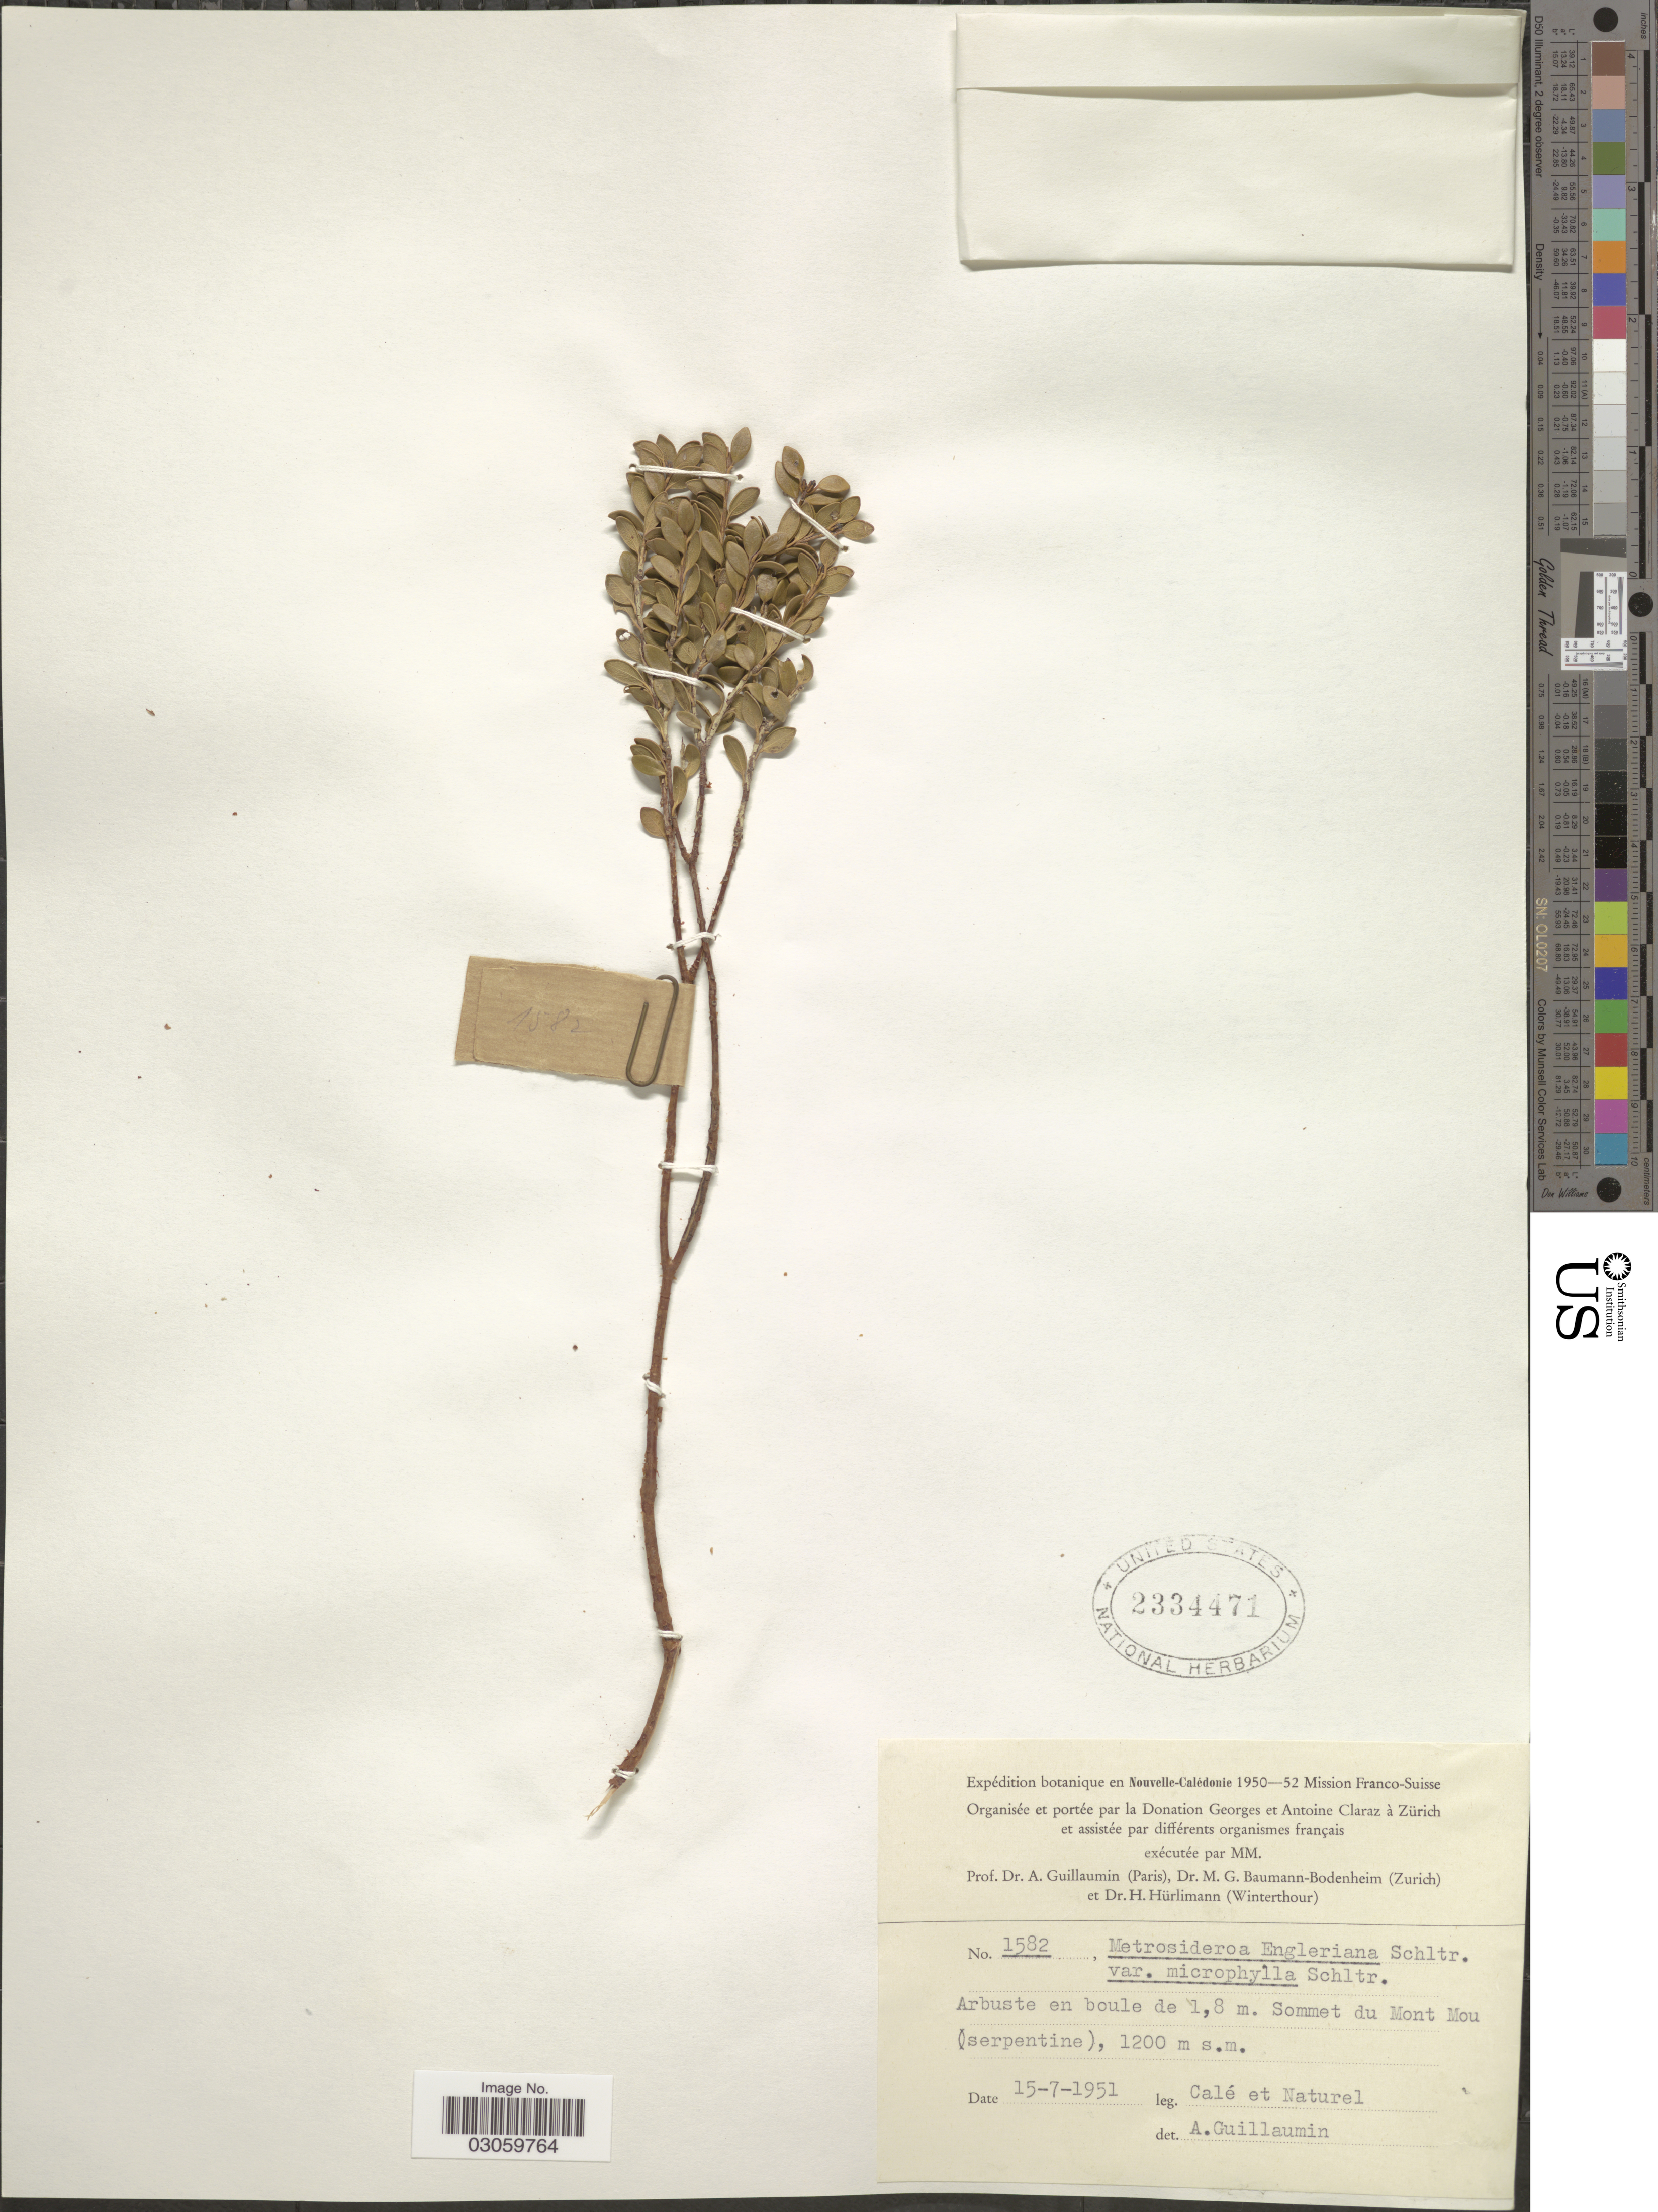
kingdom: Plantae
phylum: Tracheophyta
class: Magnoliopsida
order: Myrtales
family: Myrtaceae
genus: Metrosideros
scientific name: Metrosideros microphylla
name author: (Schltr.) J.W. Dawson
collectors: Calé & Naturel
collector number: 1582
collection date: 1951-07-15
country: New Caledonia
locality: Sommet du Mont Mou.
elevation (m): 1200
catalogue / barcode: US 2334471